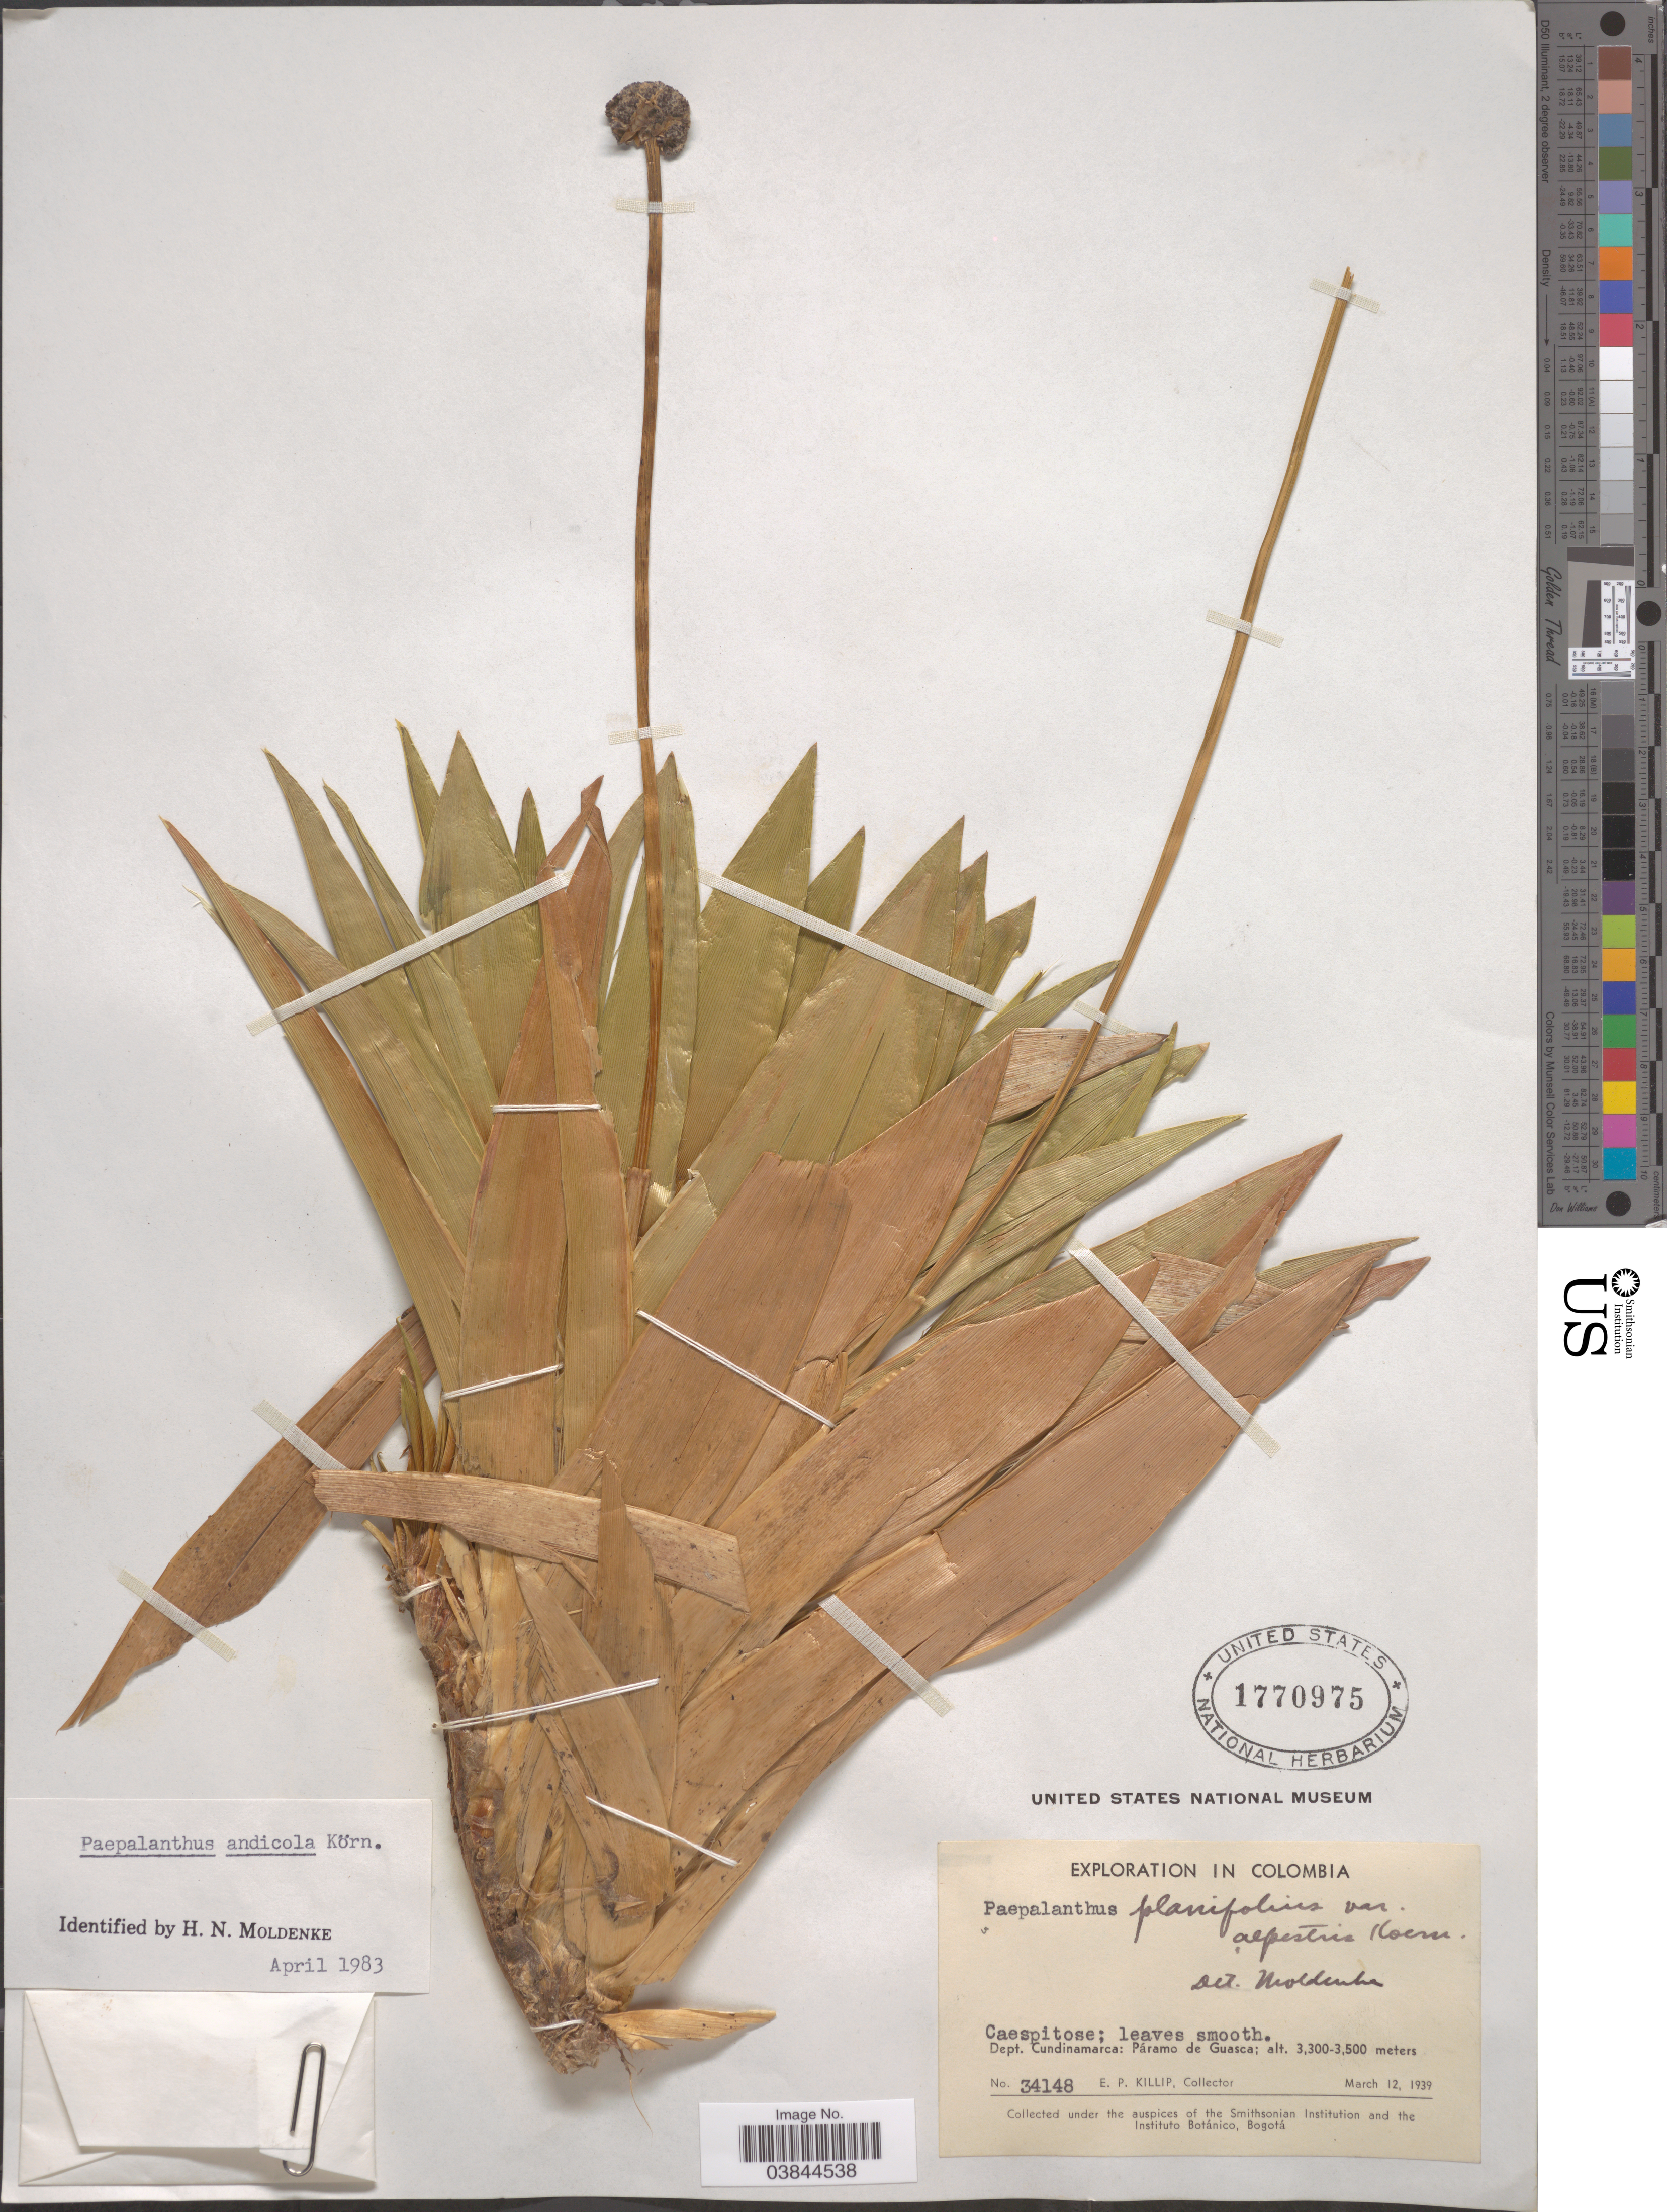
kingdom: Plantae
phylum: Tracheophyta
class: Liliopsida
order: Poales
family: Eriocaulaceae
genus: Paepalanthus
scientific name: Paepalanthus alpinus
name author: Körn.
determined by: Sauthier, Laura Jeanne, (SPF), Universidade de Sao Paulo (BRAZIL)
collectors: E. P. Killip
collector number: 34148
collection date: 1939-03-12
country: Colombia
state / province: Cundinamarca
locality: Dept. Cundinamarca: Páramo de Guasca.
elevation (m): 3300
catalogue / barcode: US 1770975